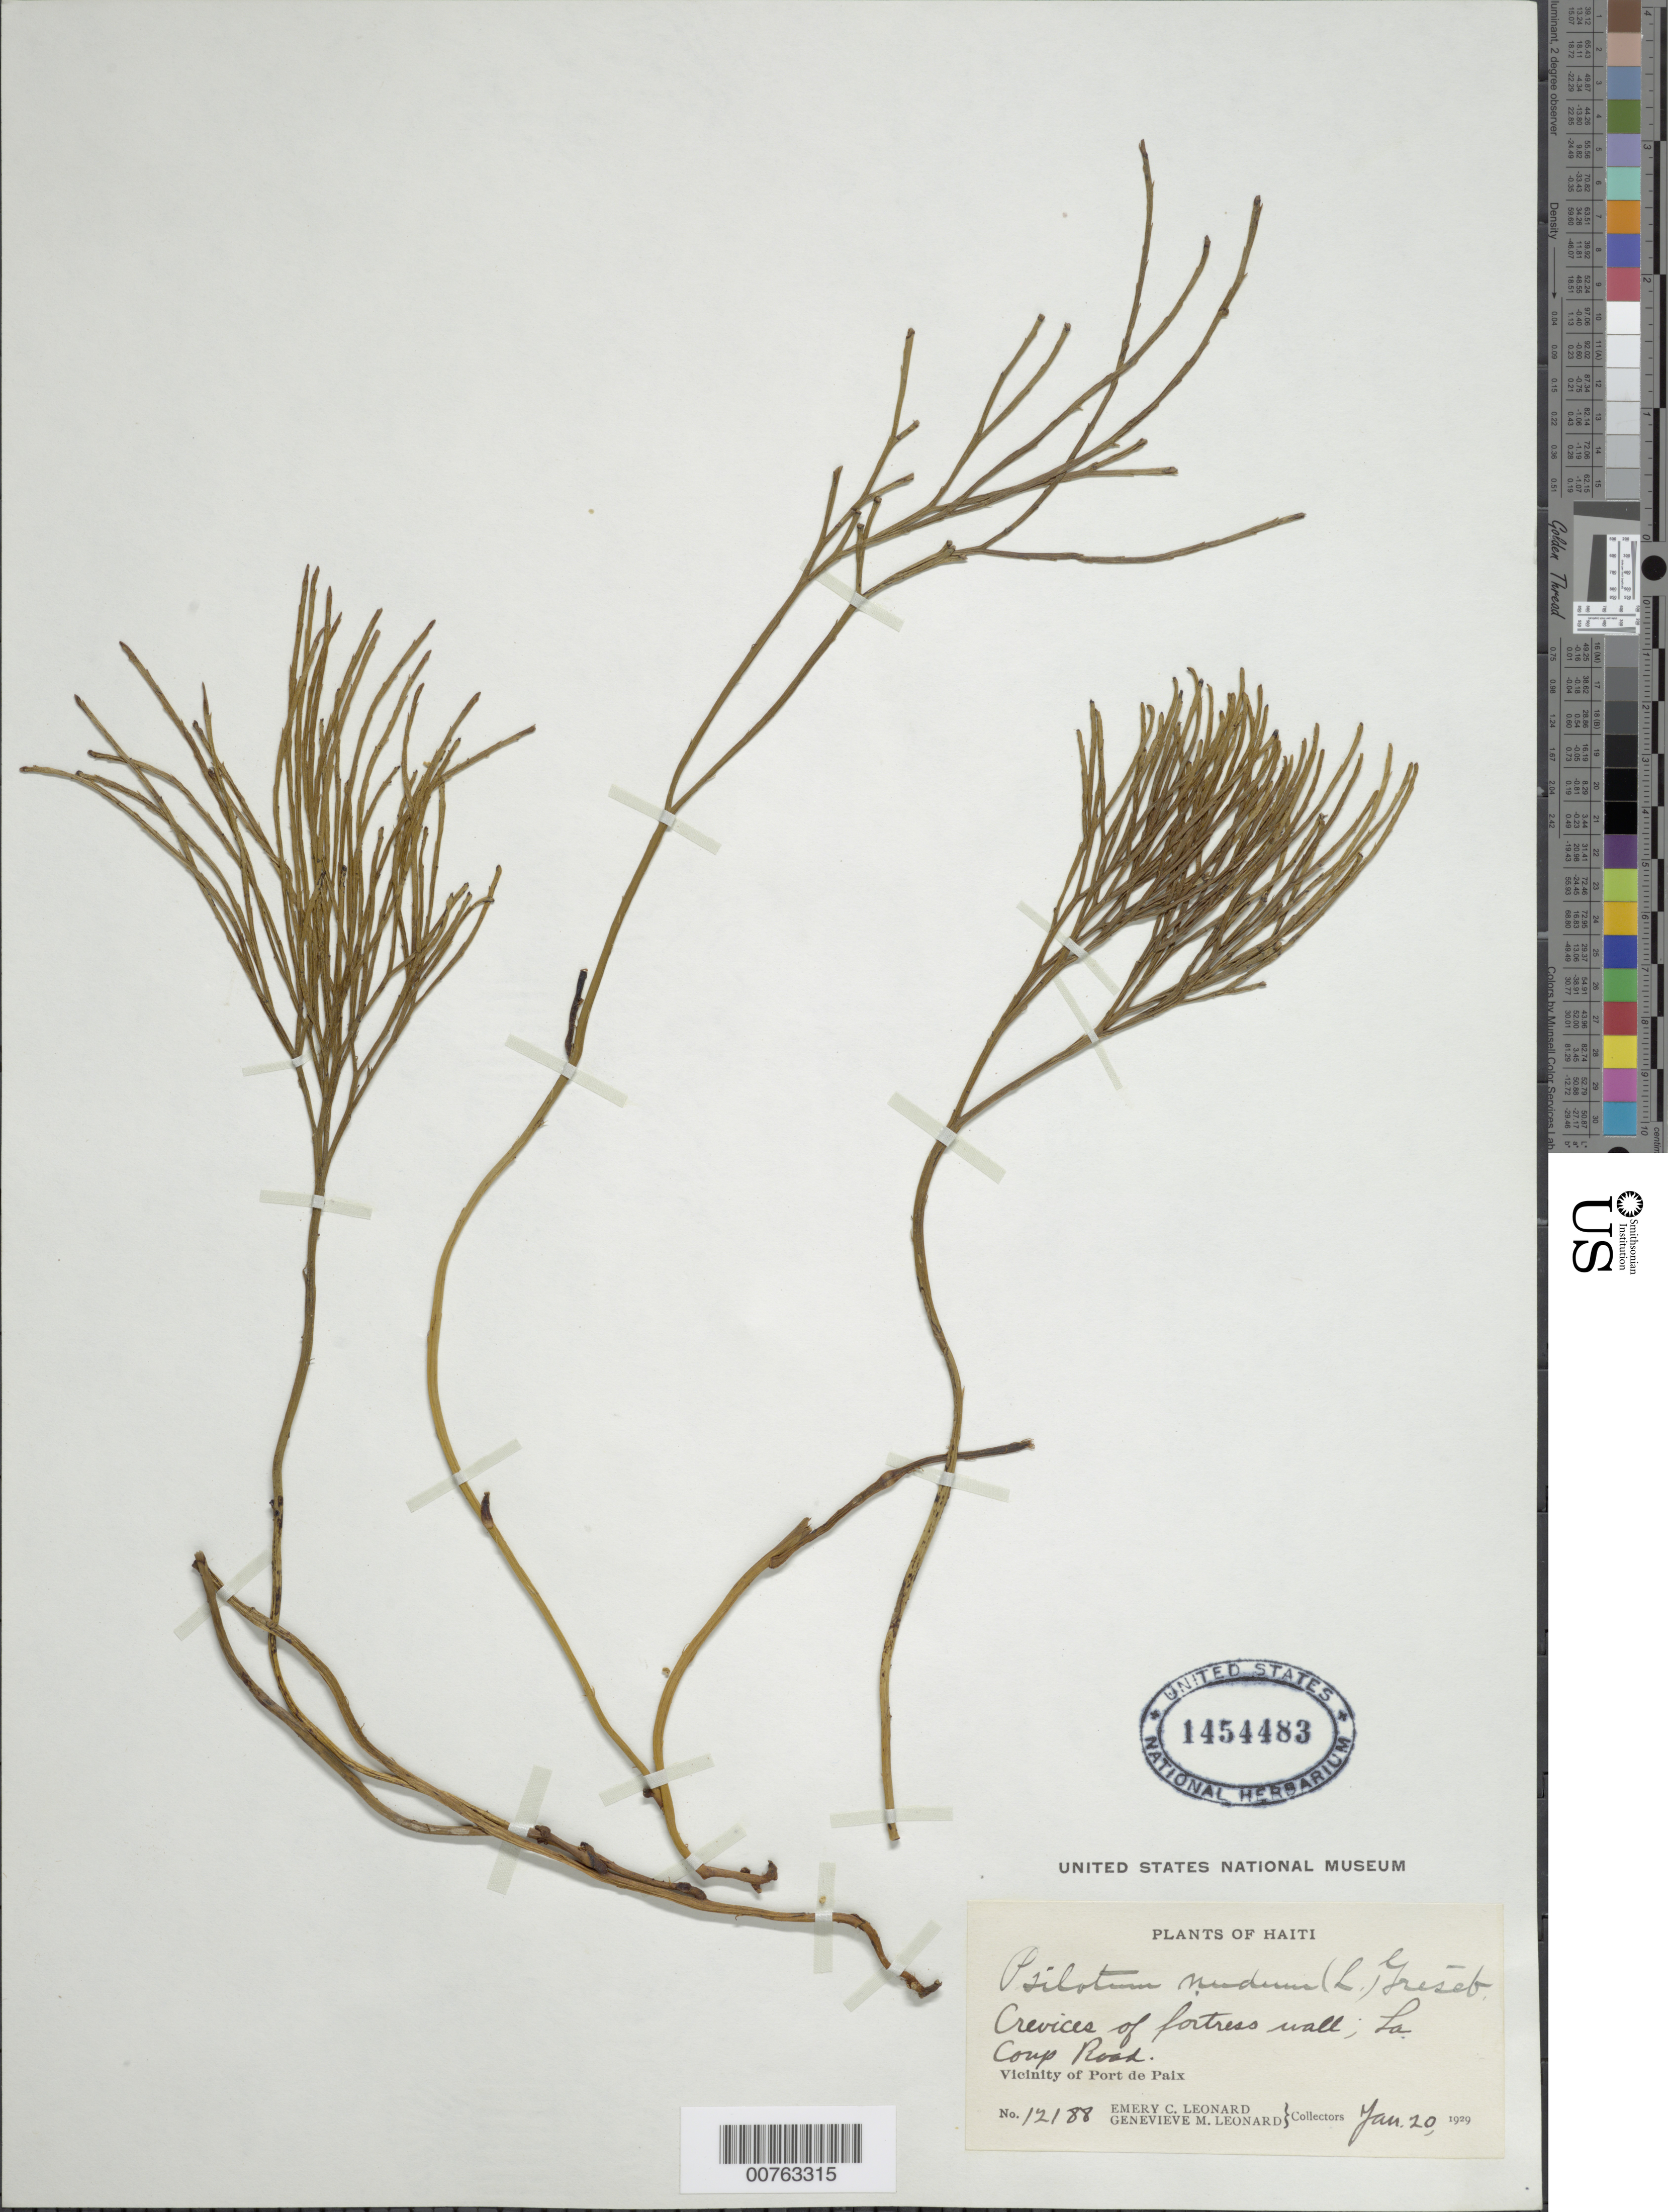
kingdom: Plantae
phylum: Tracheophyta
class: Polypodiopsida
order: Psilotales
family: Psilotaceae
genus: Psilotum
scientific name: Psilotum nudum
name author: (L.) P. Beauv.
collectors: E. C. Leonard & G. M. Leonard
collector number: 12188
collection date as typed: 20 Jan 1929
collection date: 1929-01-20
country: Haiti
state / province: Nord-Óuest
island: Hispaniola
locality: Vicinity of Port de PaiDepartement du NordOuest. La Coup Road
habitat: Crevices of fortress wall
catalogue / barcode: US 1454483